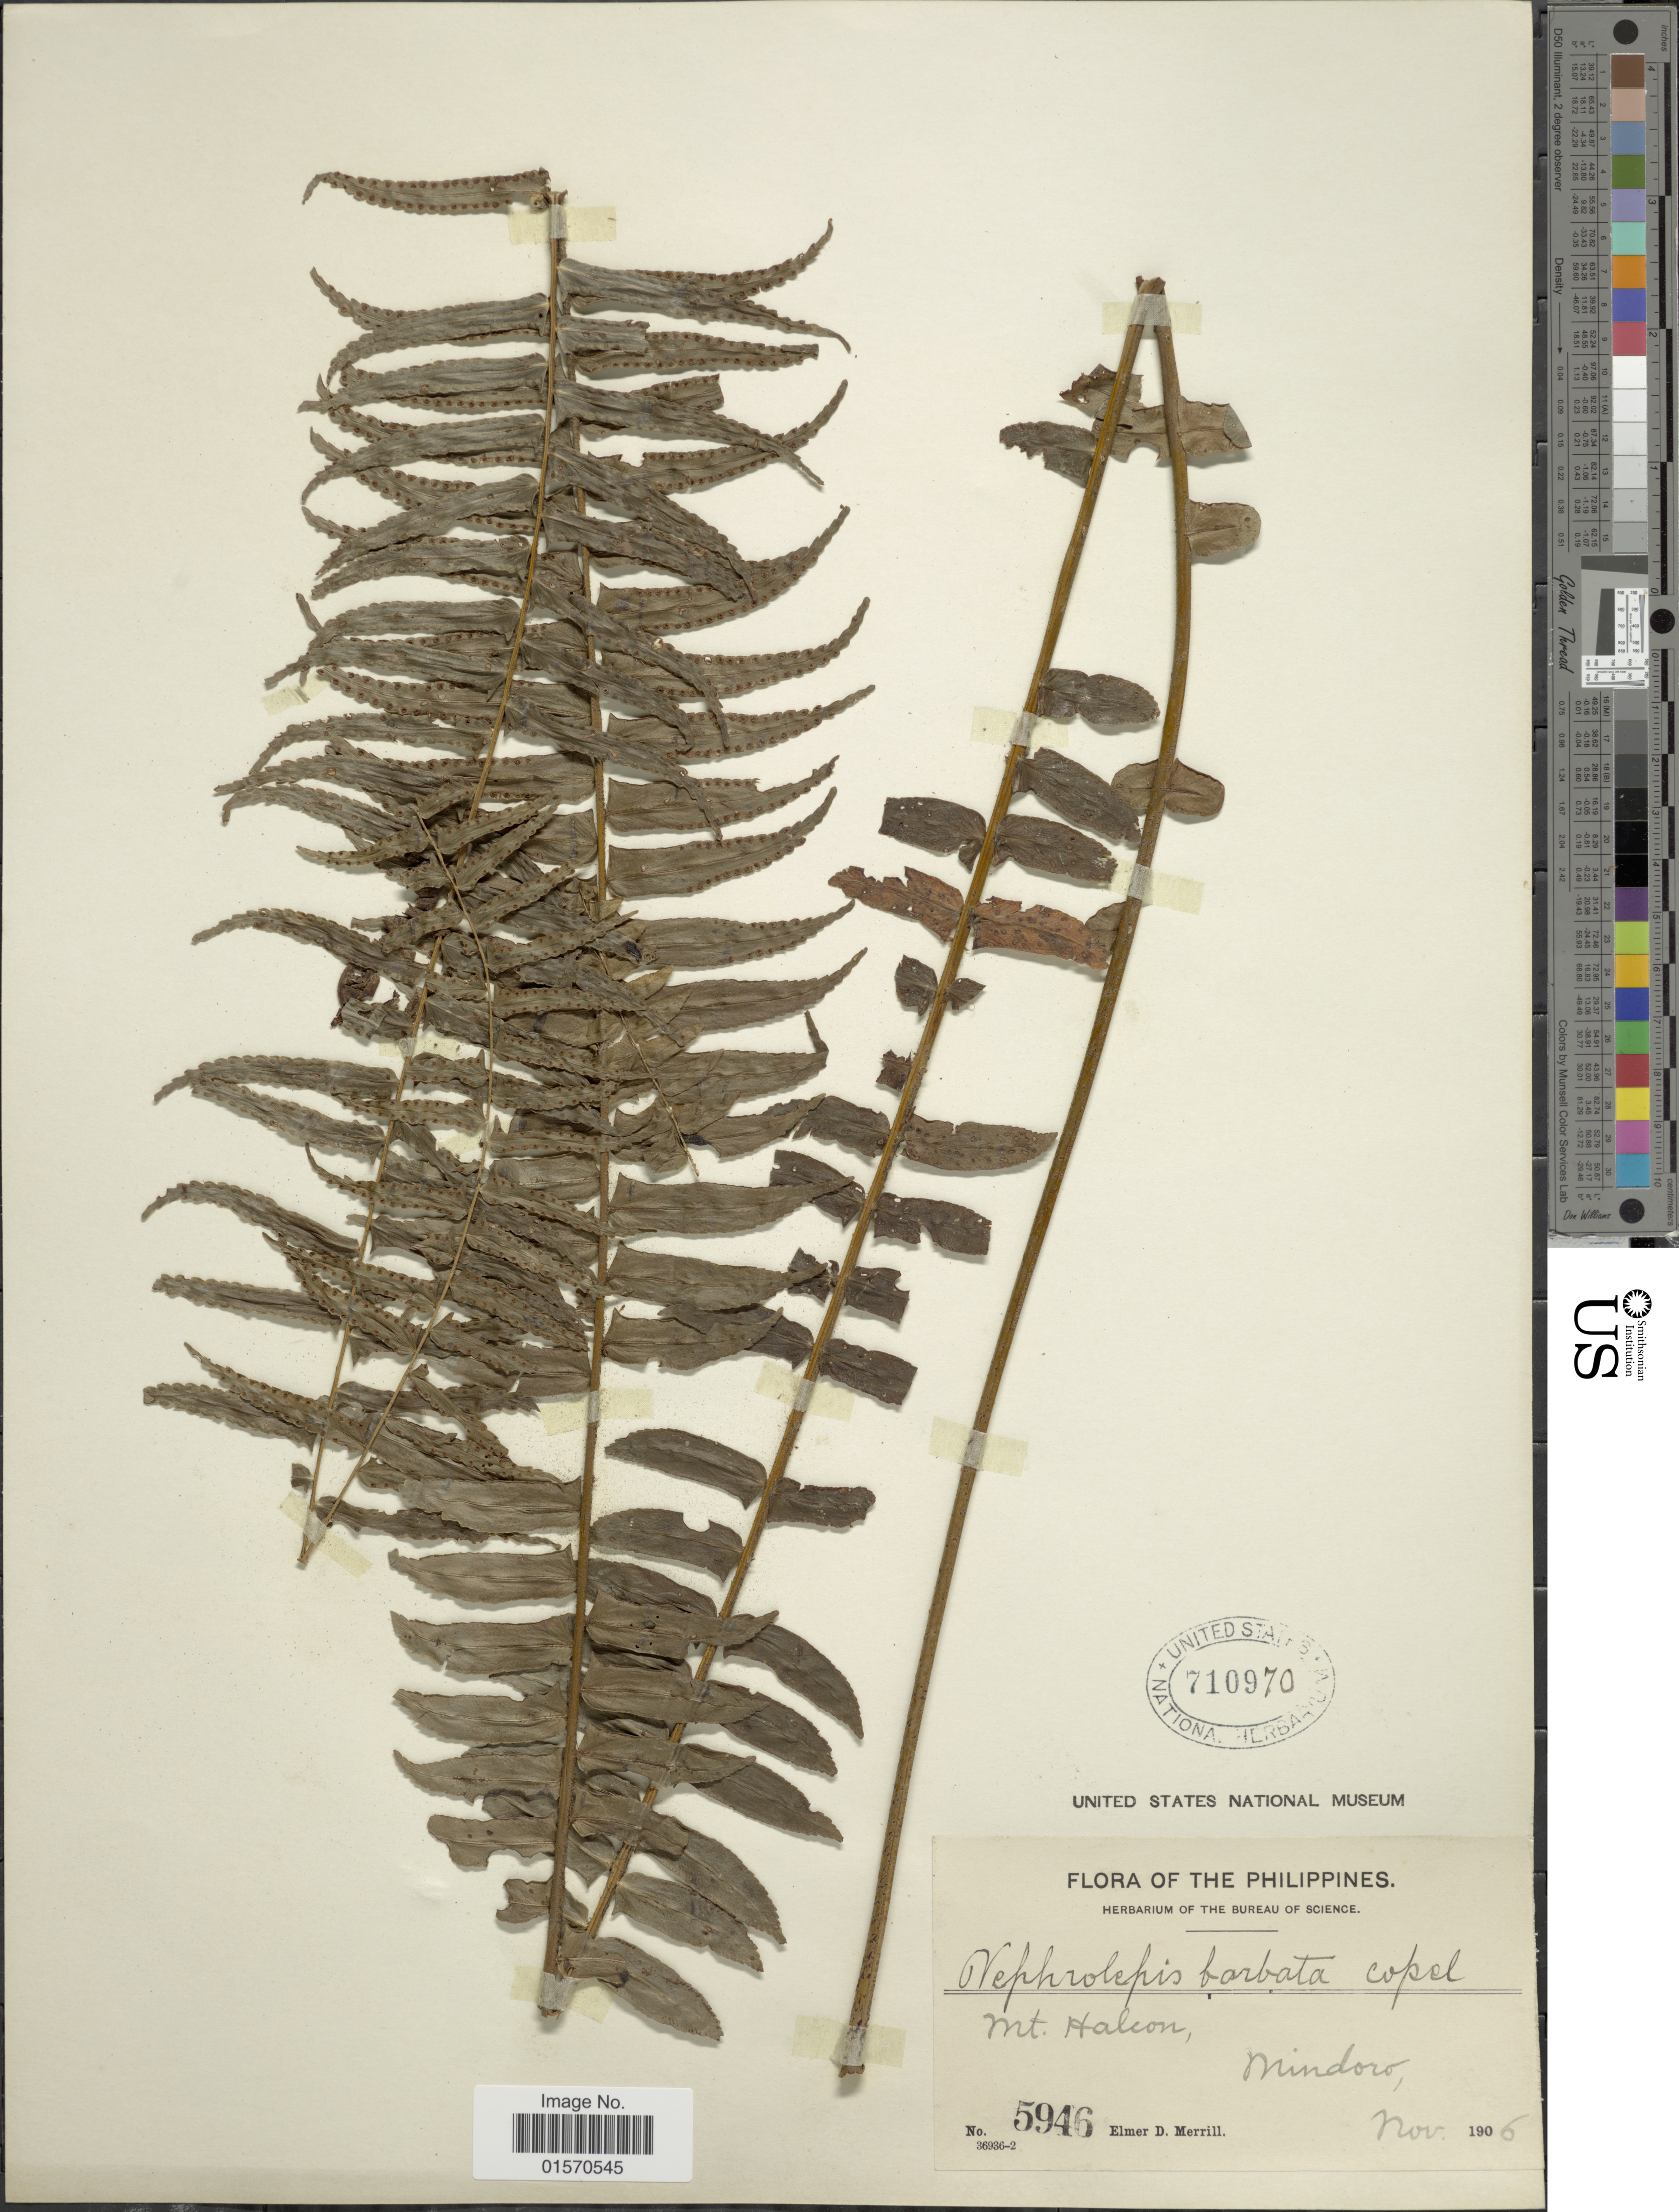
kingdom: Plantae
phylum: Tracheophyta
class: Polypodiopsida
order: Polypodiales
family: Nephrolepidaceae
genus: Nephrolepis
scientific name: Nephrolepis falcata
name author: (Cav.) C. Chr.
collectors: E. D. Merrill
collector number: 5946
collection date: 1906-11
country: Philippines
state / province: Mimaropa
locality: Mt. Halcon, Mindoro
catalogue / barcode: US 710970